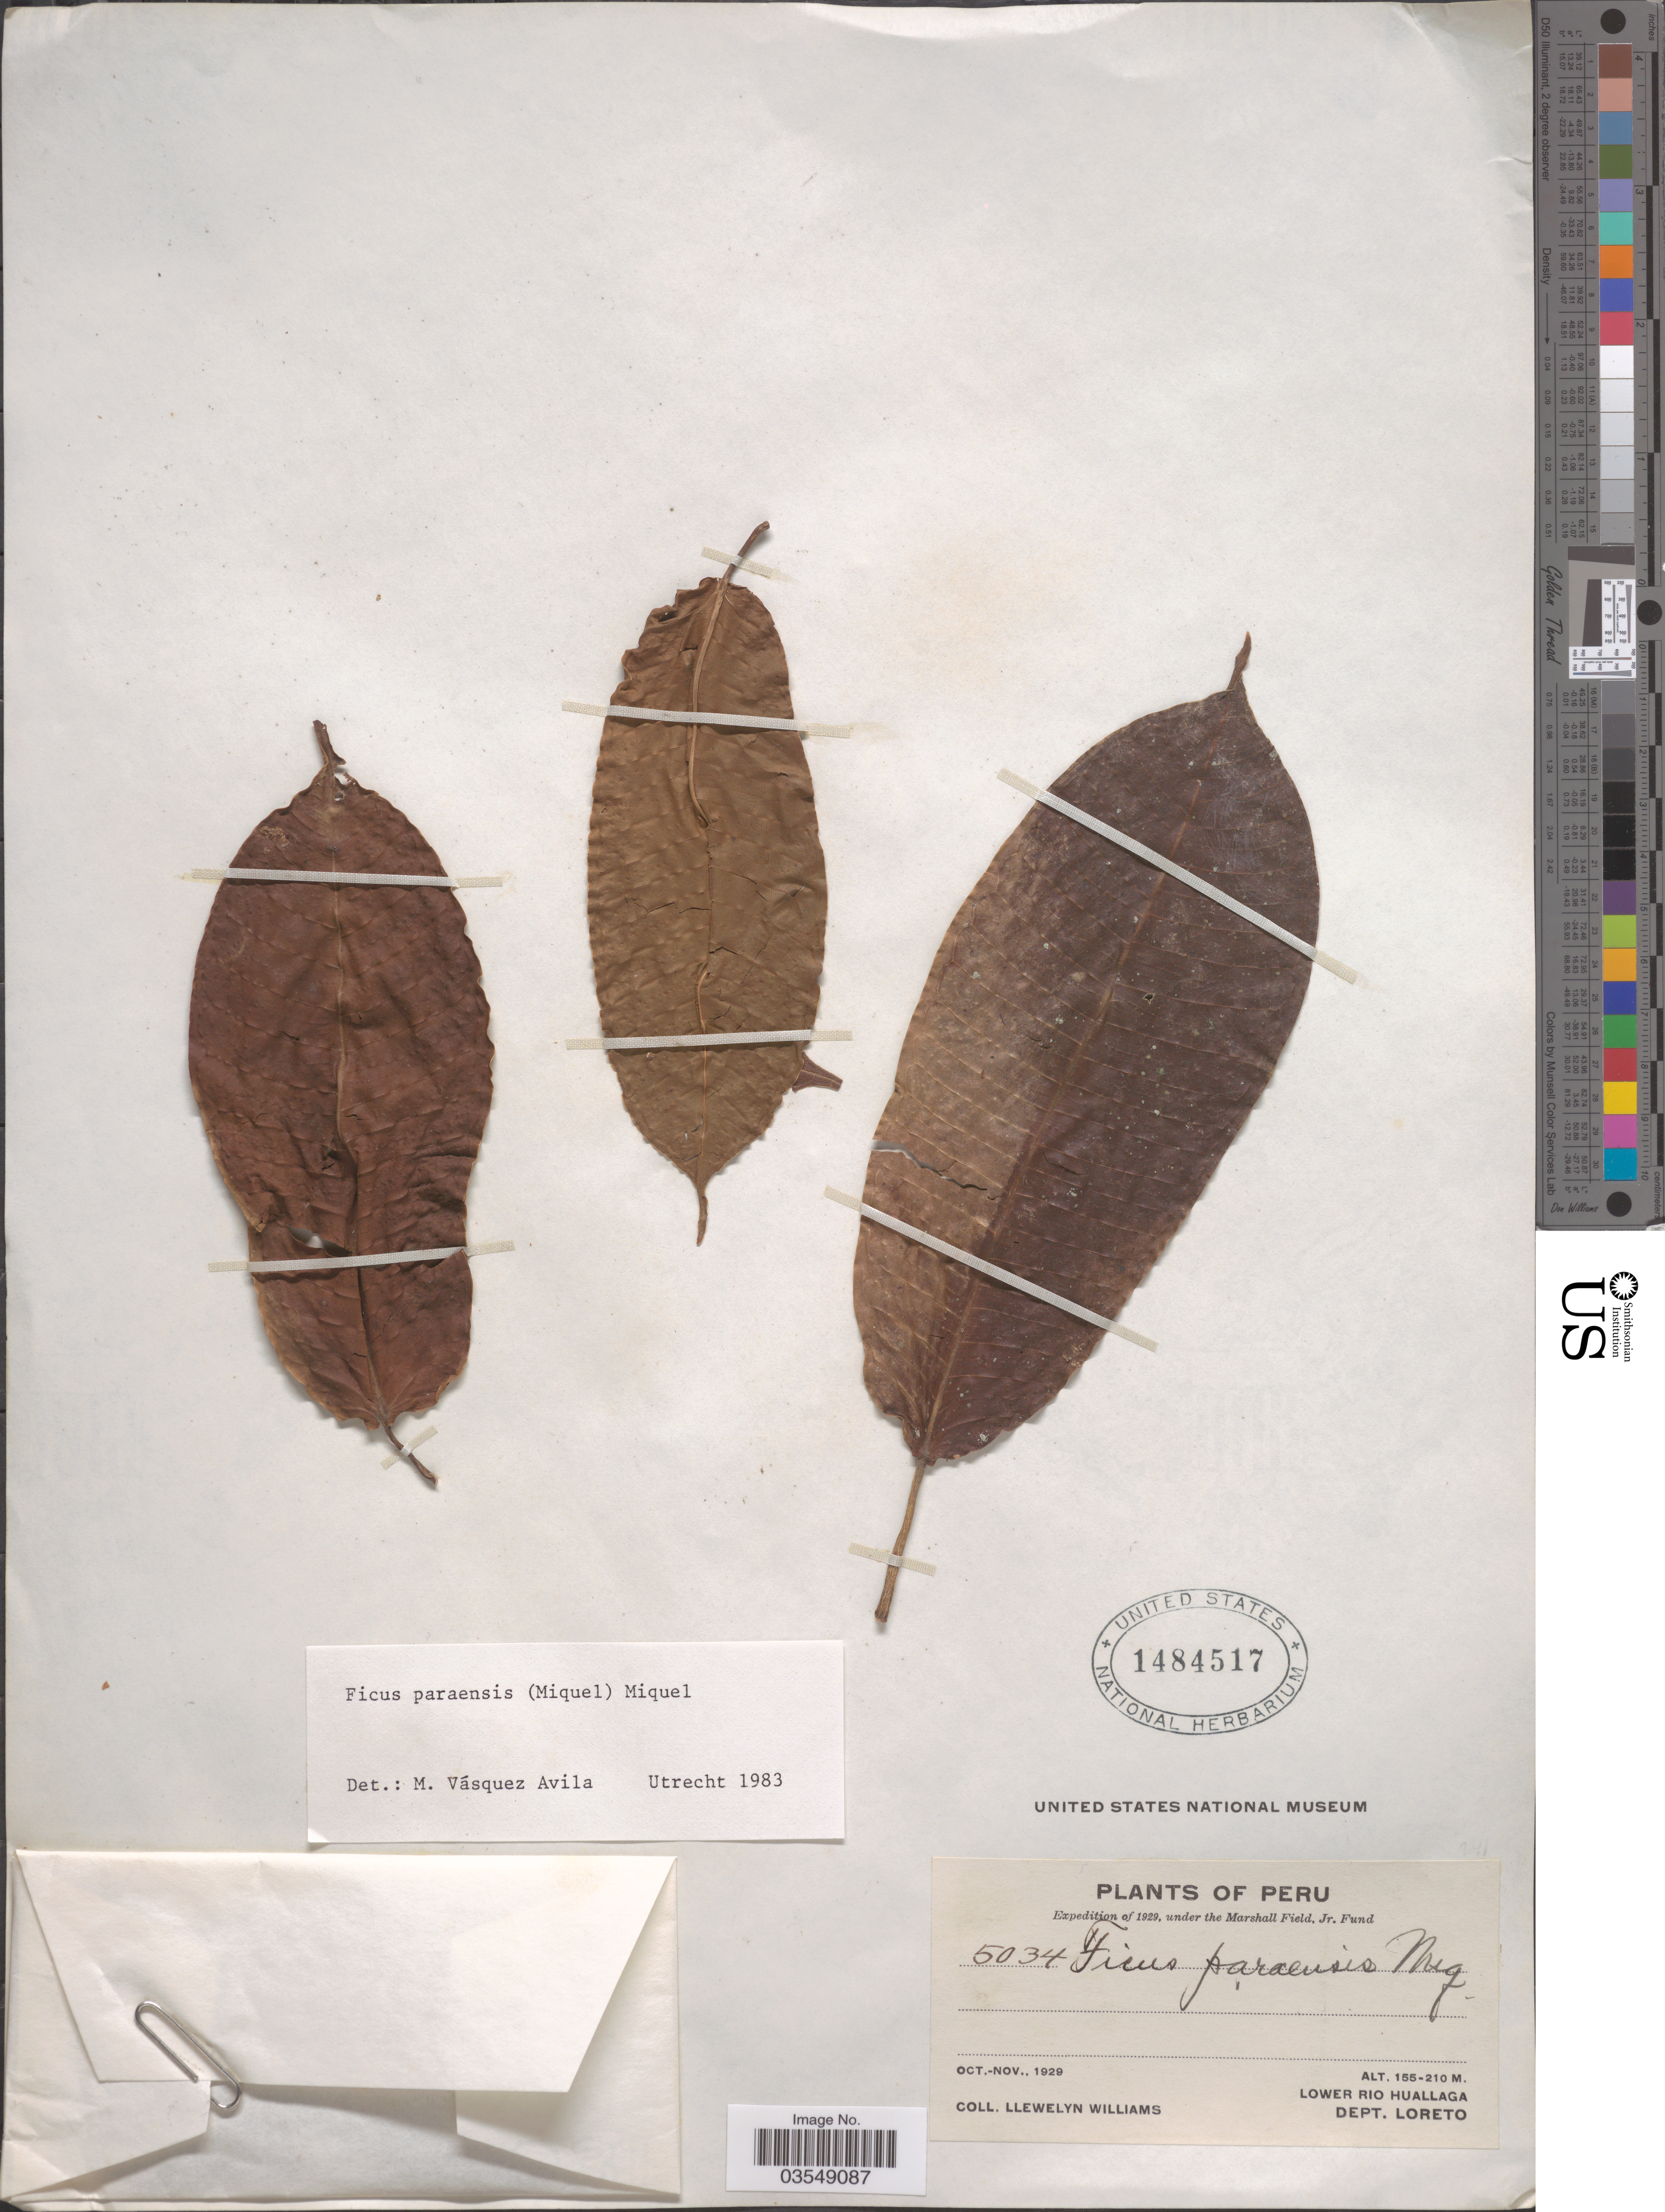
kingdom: Plantae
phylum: Tracheophyta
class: Magnoliopsida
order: Rosales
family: Moraceae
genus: Ficus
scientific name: Ficus paraensis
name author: (Miq.) Miq.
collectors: Ll. Williams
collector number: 5034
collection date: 1929-10/1929-11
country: Peru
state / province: Loreto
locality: Lower Rio Huallaga. Dept. Loreto.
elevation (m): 155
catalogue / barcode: US 1484517